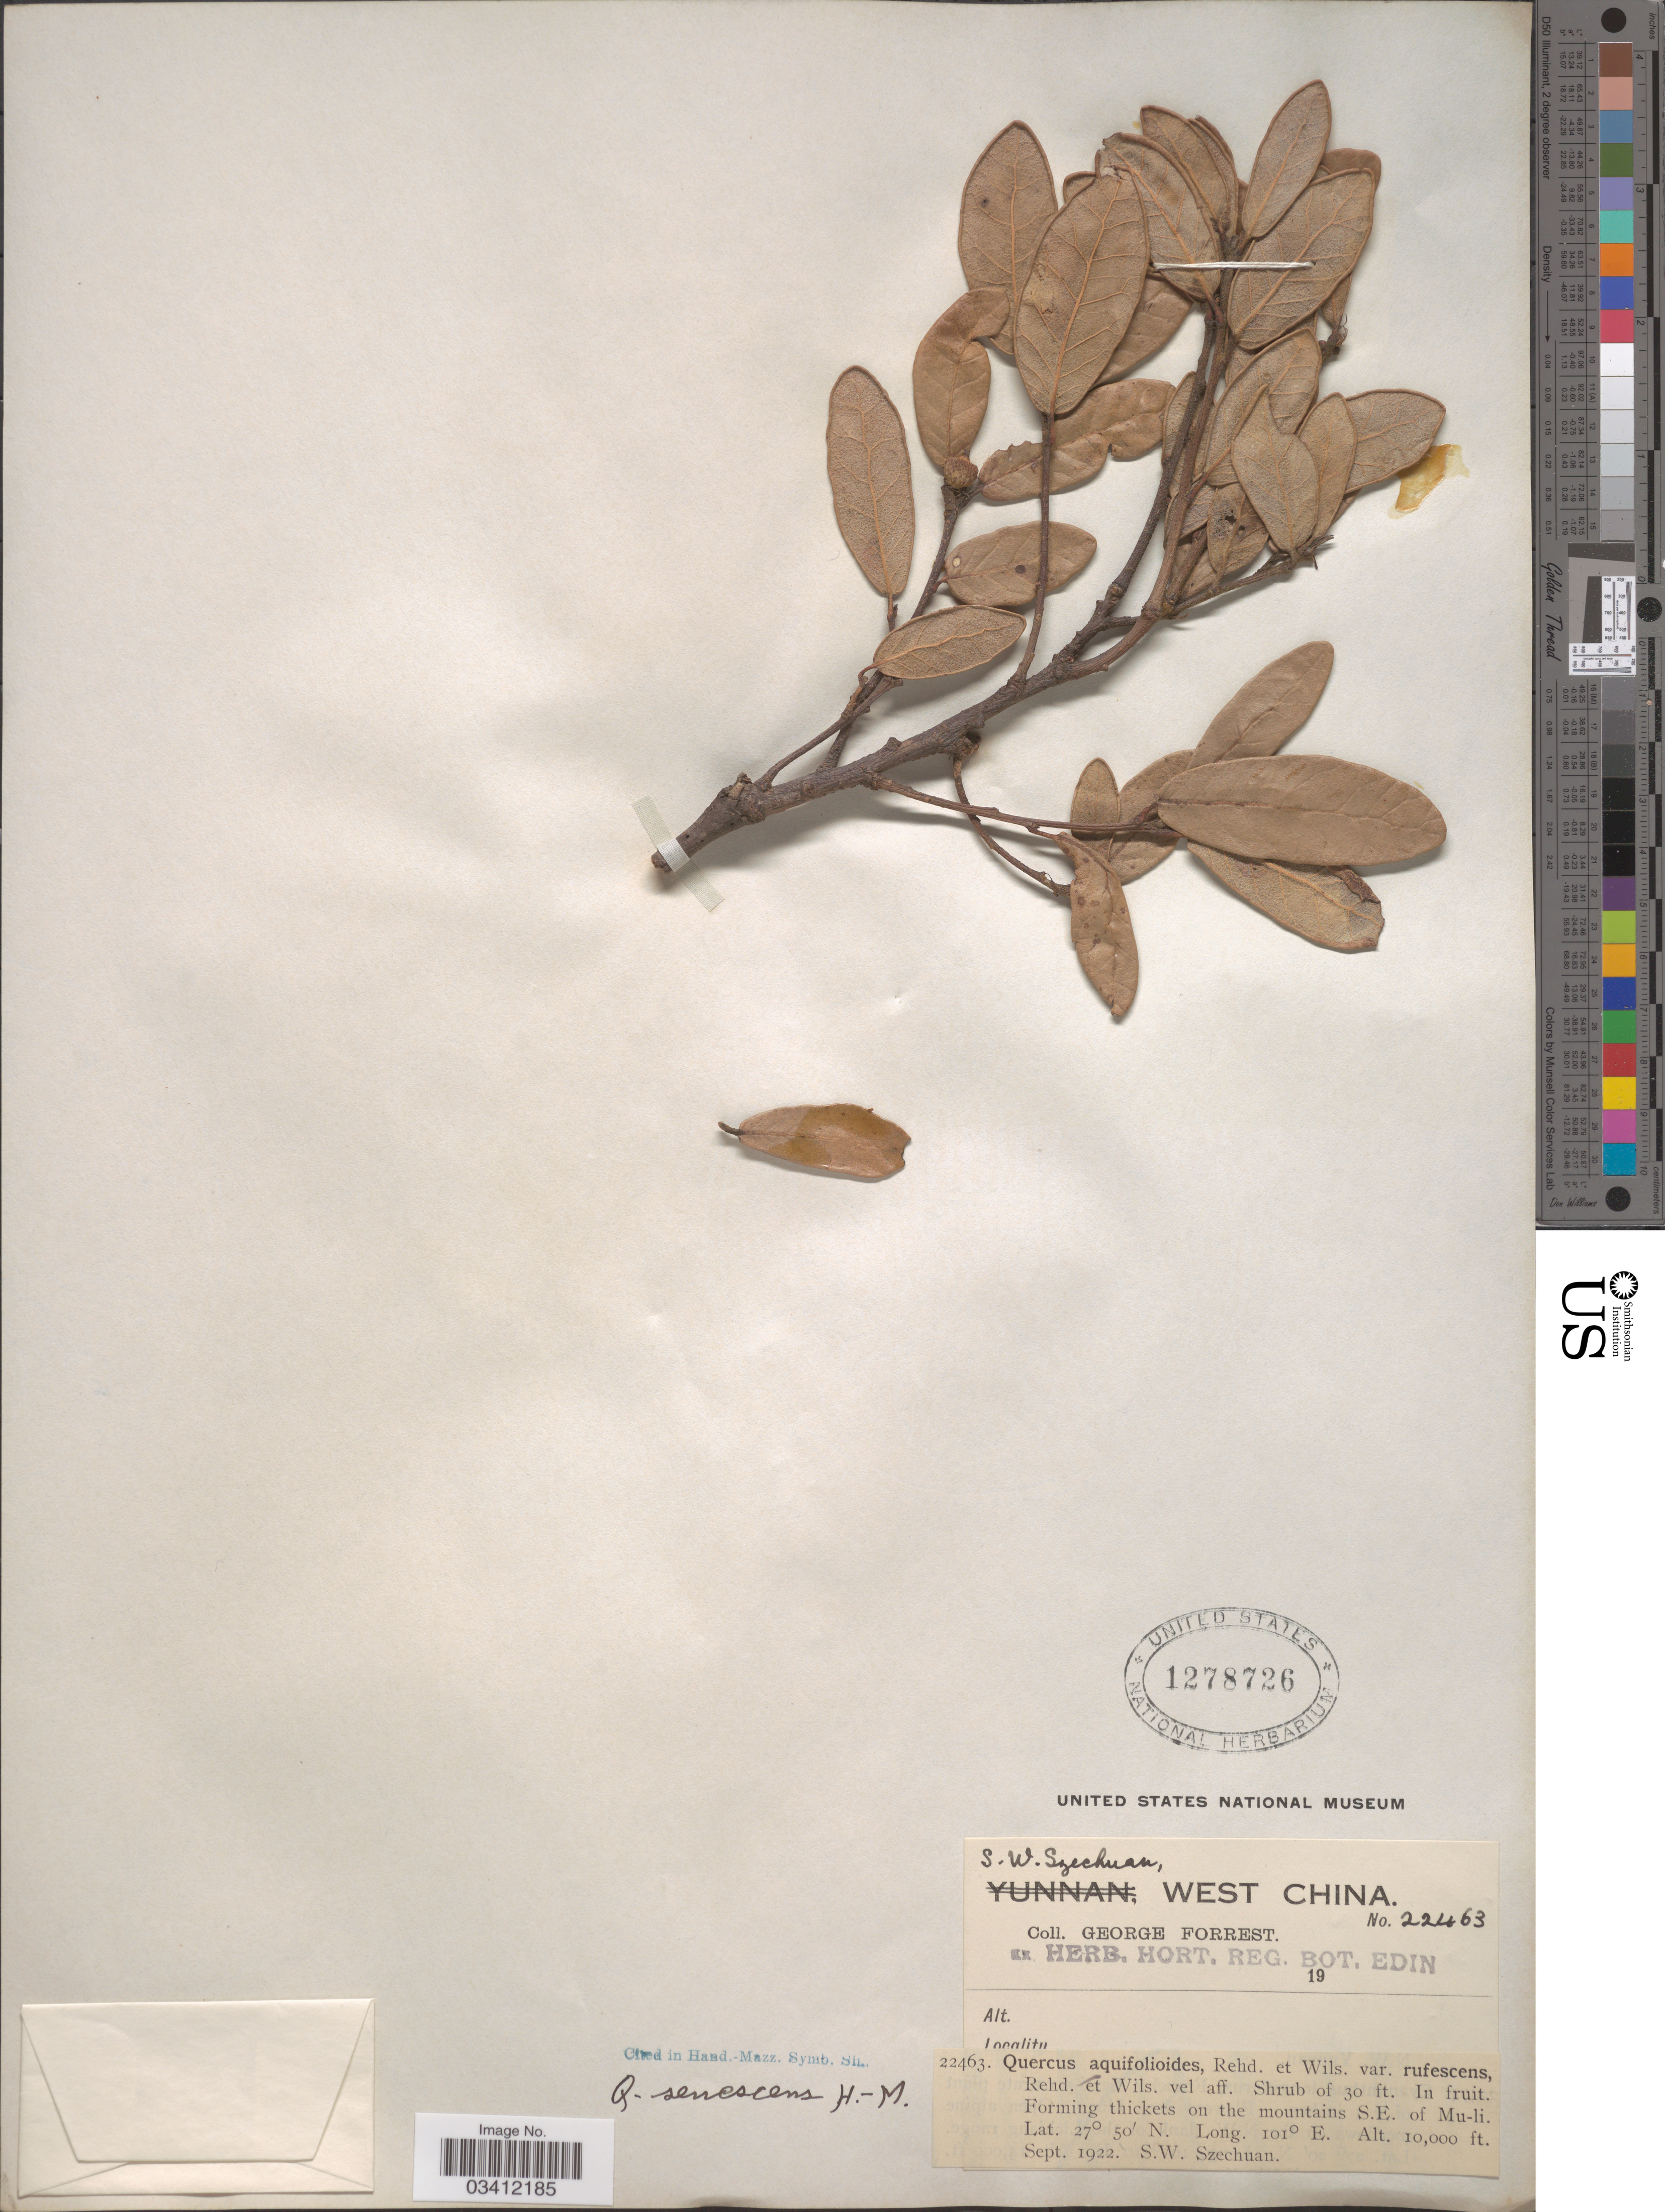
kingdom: Plantae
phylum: Tracheophyta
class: Magnoliopsida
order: Fagales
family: Fagaceae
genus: Quercus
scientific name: Quercus senescens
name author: Hand.-Mazz.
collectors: G. Forrest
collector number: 22463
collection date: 1922-09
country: China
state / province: Sichuan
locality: S.W. Szechuan, West China. Forming thickets on the mountains S.E. of Mu-li.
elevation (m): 3048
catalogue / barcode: US 1278726